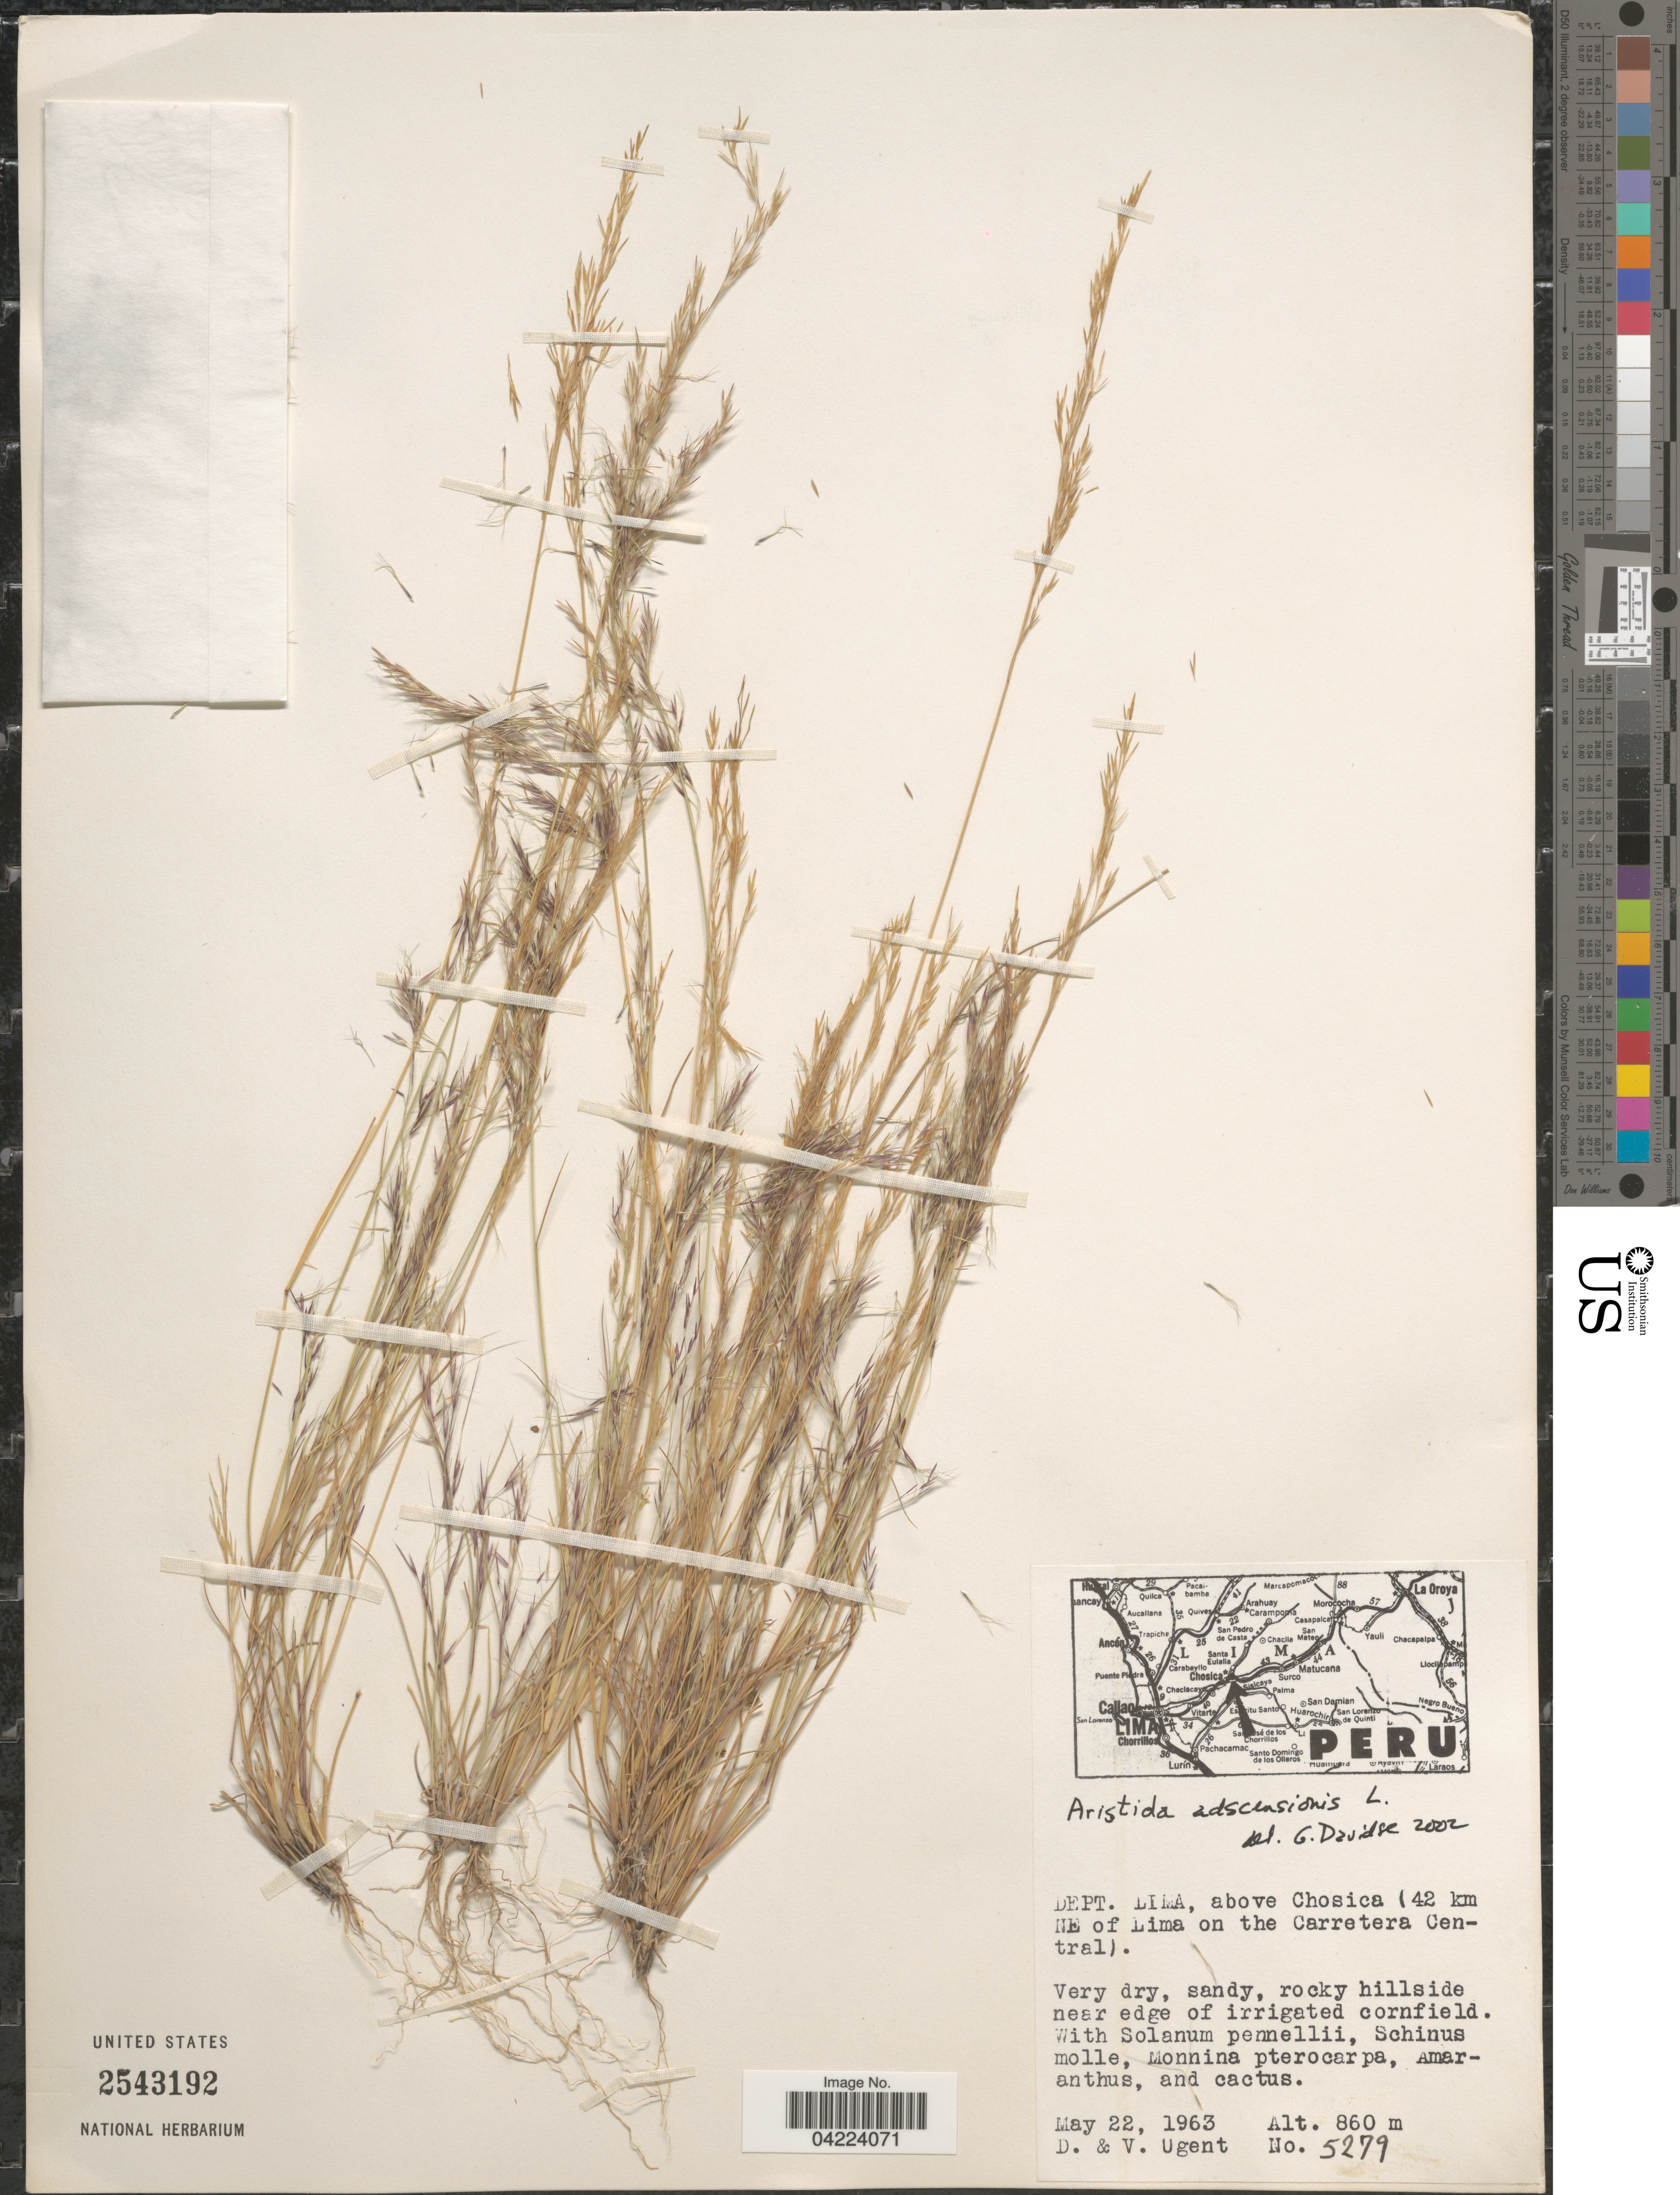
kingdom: Plantae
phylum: Tracheophyta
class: Liliopsida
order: Poales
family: Poaceae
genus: Aristida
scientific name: Aristida adscensionis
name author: L.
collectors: D. Ugent & V. Ugent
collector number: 5279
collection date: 1963-05-22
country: Peru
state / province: Lima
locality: Dept. Lima, above Chosica (42 km NE of Lima on the Carretera Central).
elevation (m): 860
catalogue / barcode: US 2543192